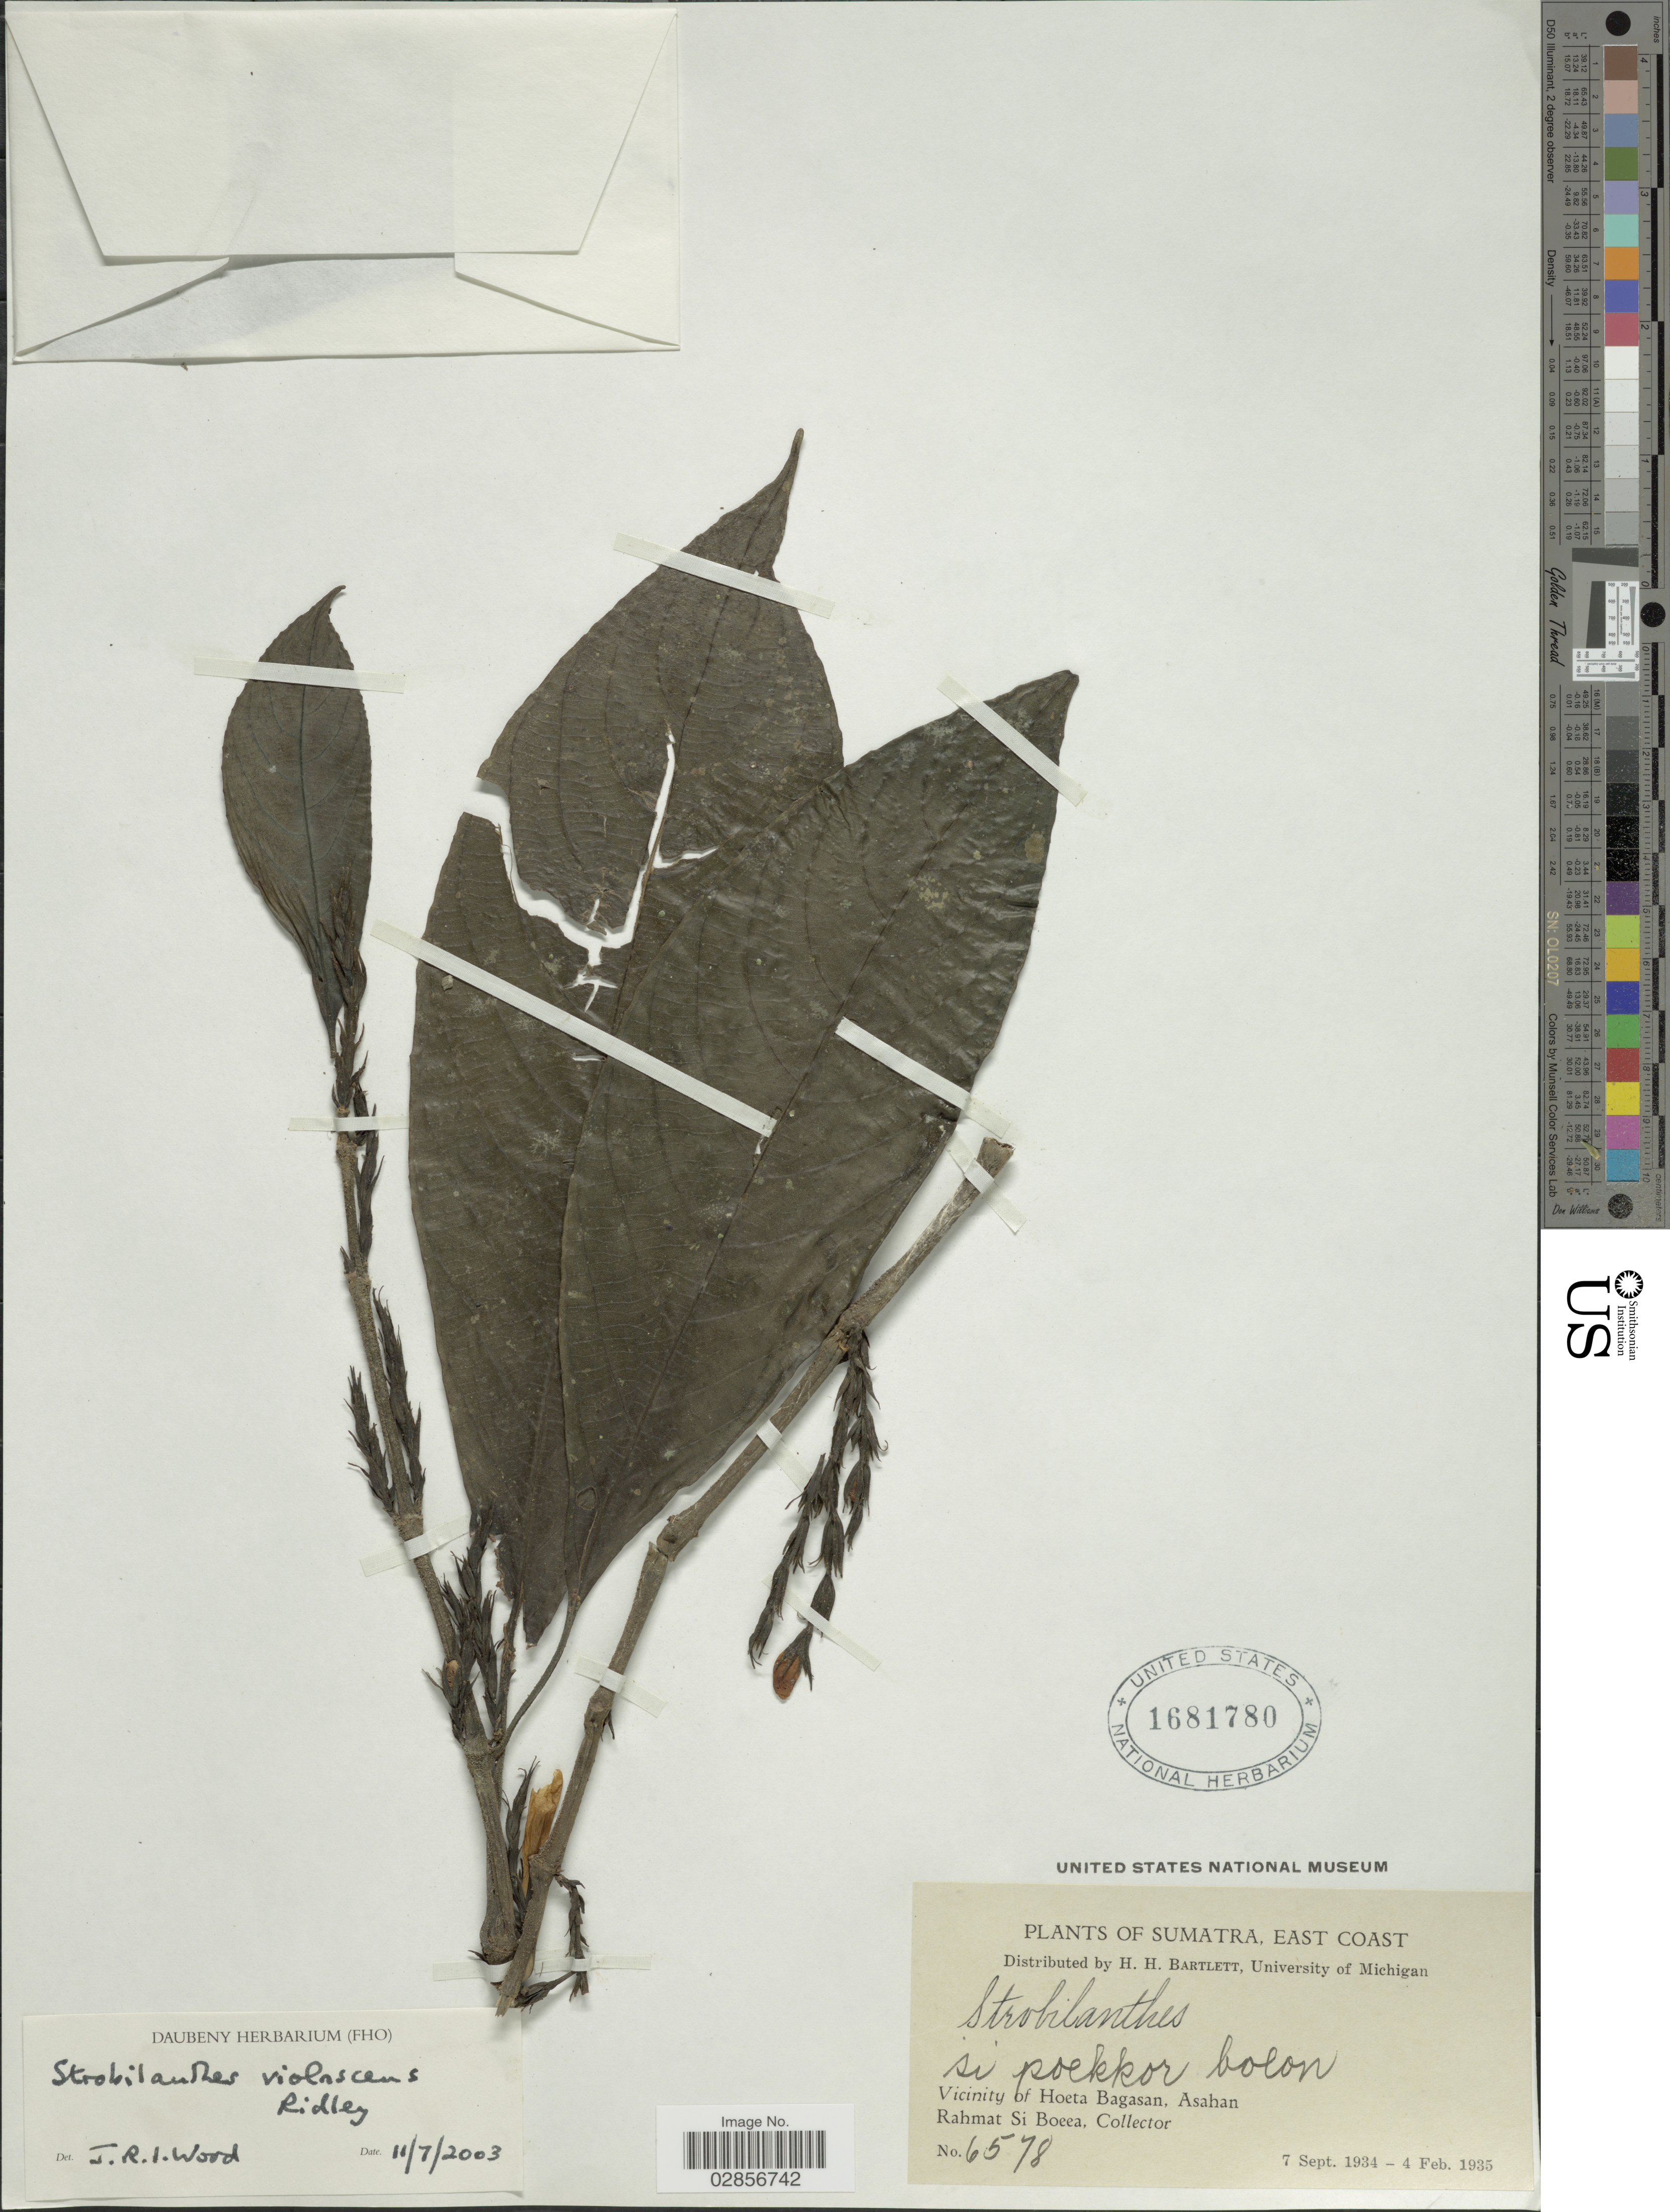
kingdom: Plantae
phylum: Tracheophyta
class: Magnoliopsida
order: Lamiales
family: Acanthaceae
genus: Strobilanthes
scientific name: Strobilanthes violascens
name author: Ridl.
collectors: Rahmat Si Boeea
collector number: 6578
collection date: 1934-09-07/1935-02-04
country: Indonesia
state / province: Sumatra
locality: East Coast. Vicinity of Hoeta Bagasan, Asahan.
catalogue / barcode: US 1681780